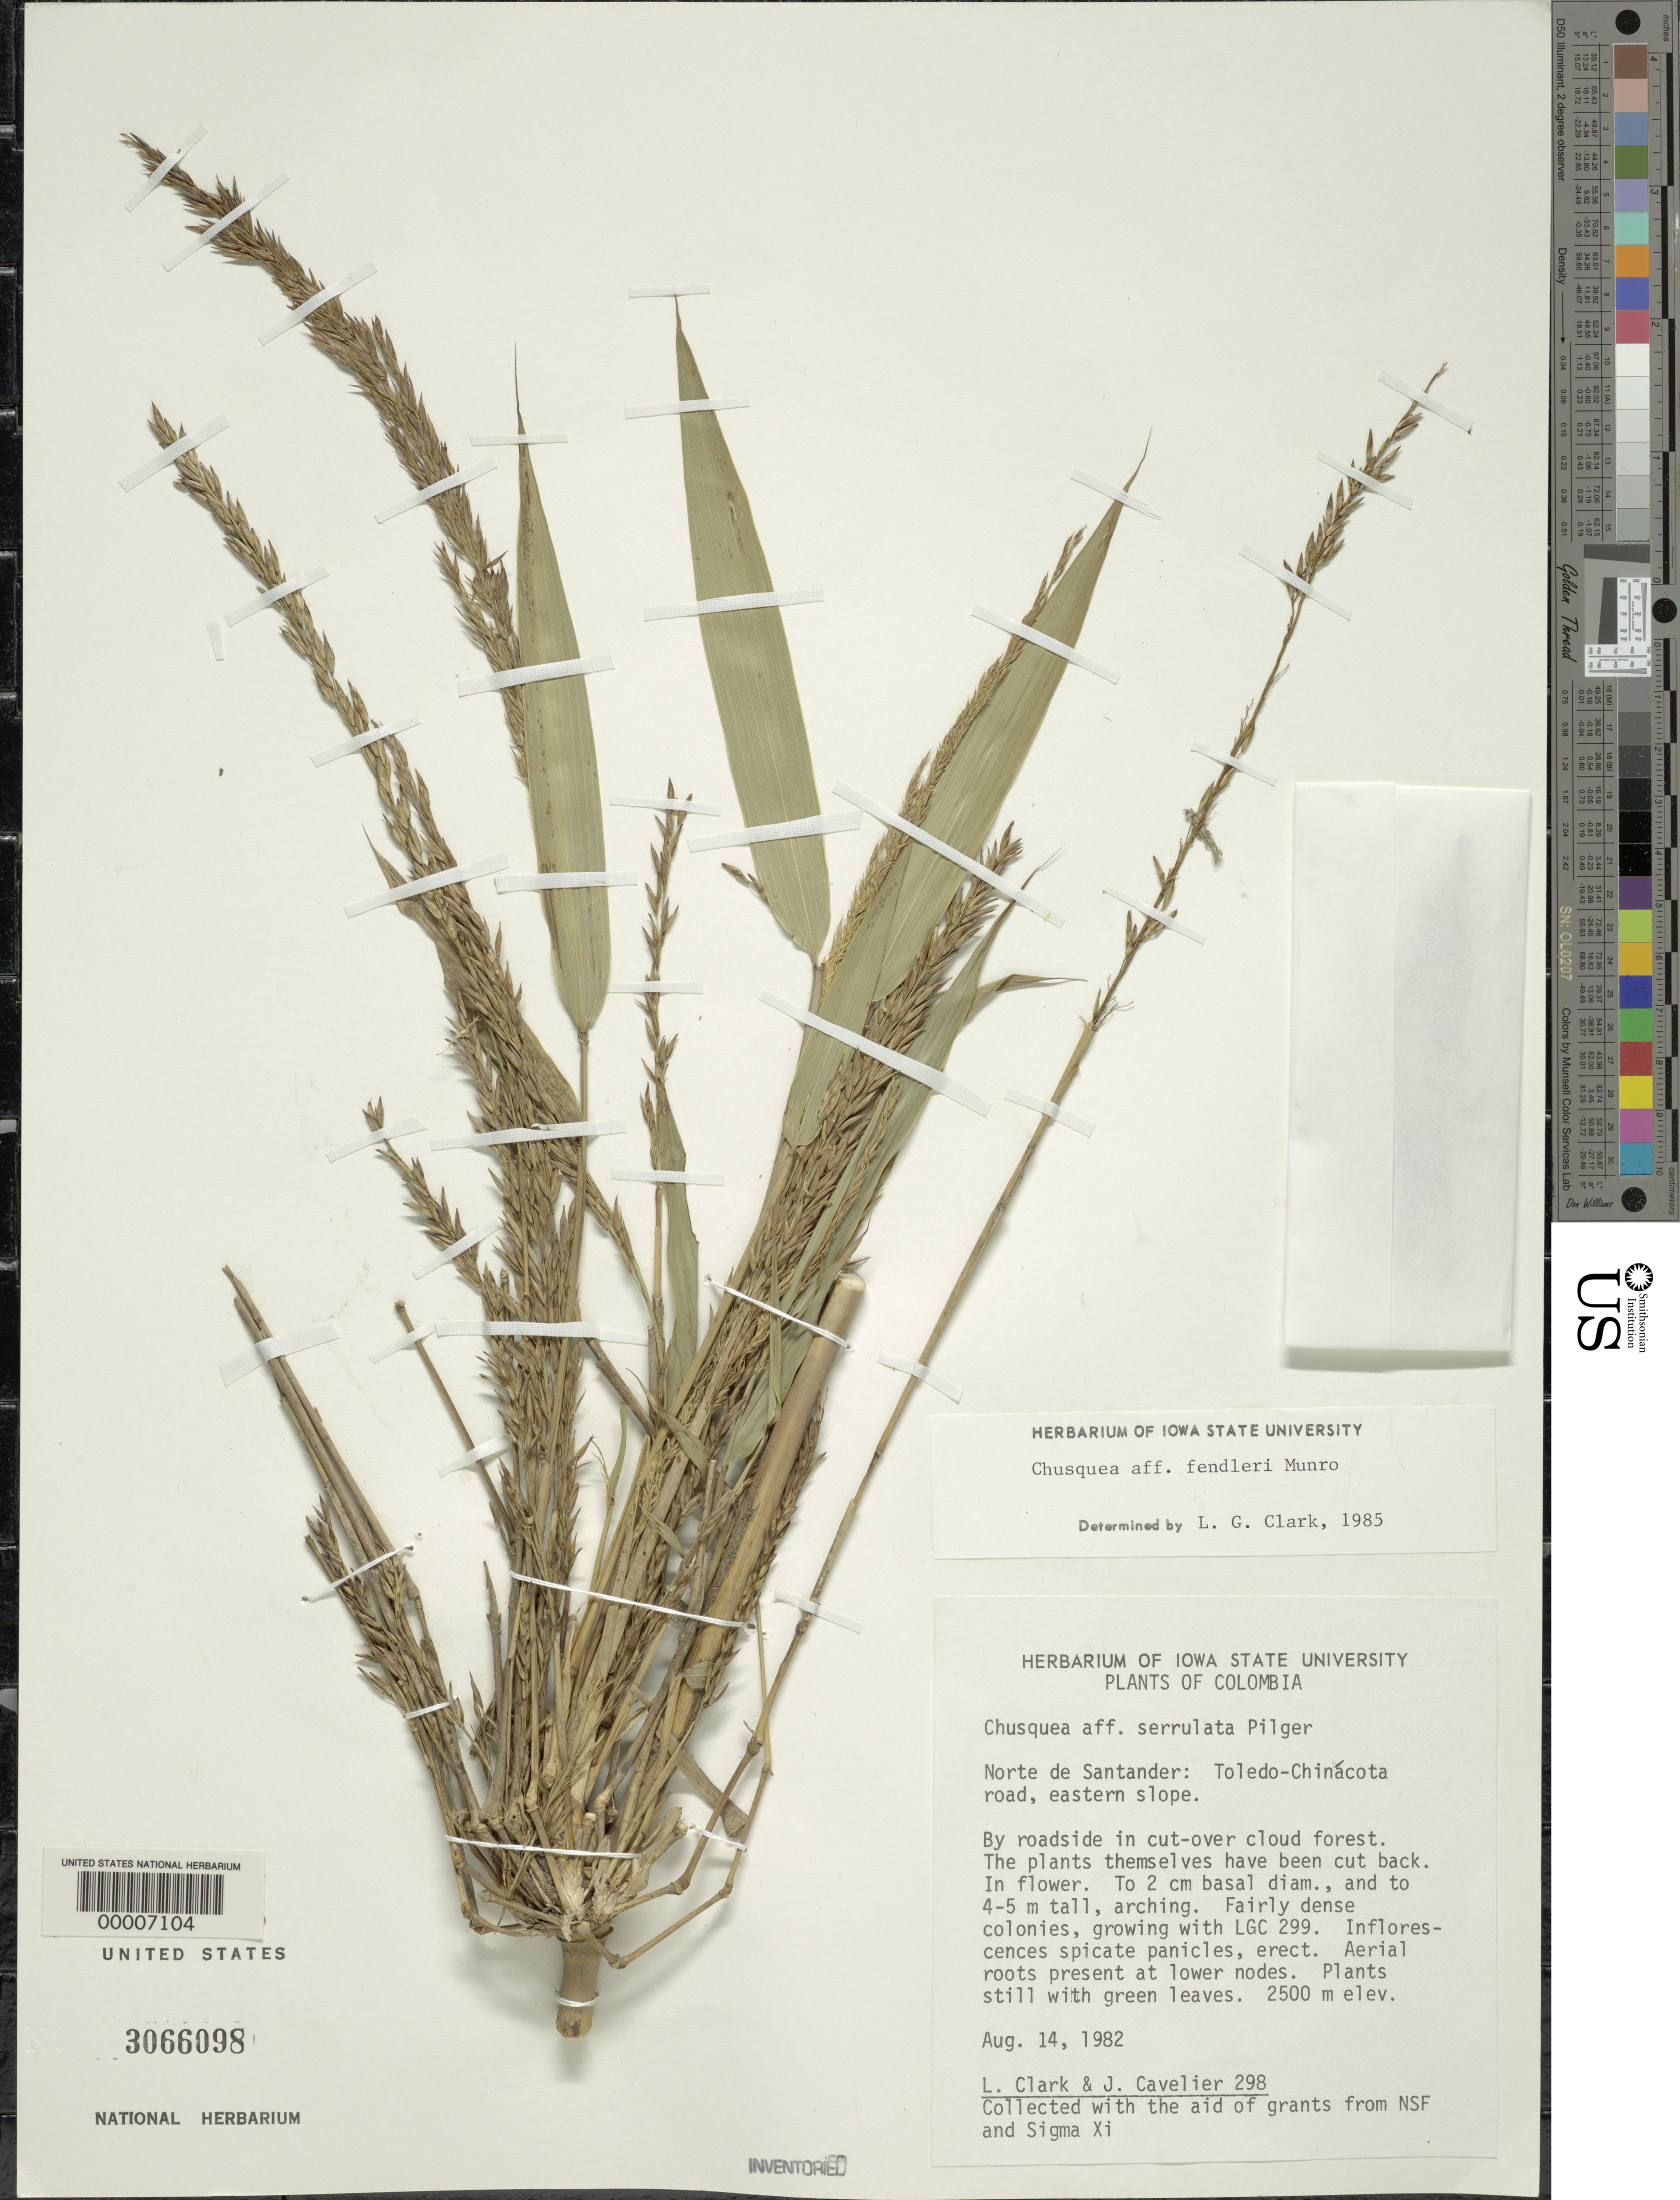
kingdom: Plantae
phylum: Tracheophyta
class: Liliopsida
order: Poales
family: Poaceae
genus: Chusquea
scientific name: Chusquea fendleri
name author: Munro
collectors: L. G. Clark & J. Cavelier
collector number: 298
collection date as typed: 14 Aug 1982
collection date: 1982-08-14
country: Colombia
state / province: Norte de Santander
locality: Toledo-China Cota road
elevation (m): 2500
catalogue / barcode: US 3066098